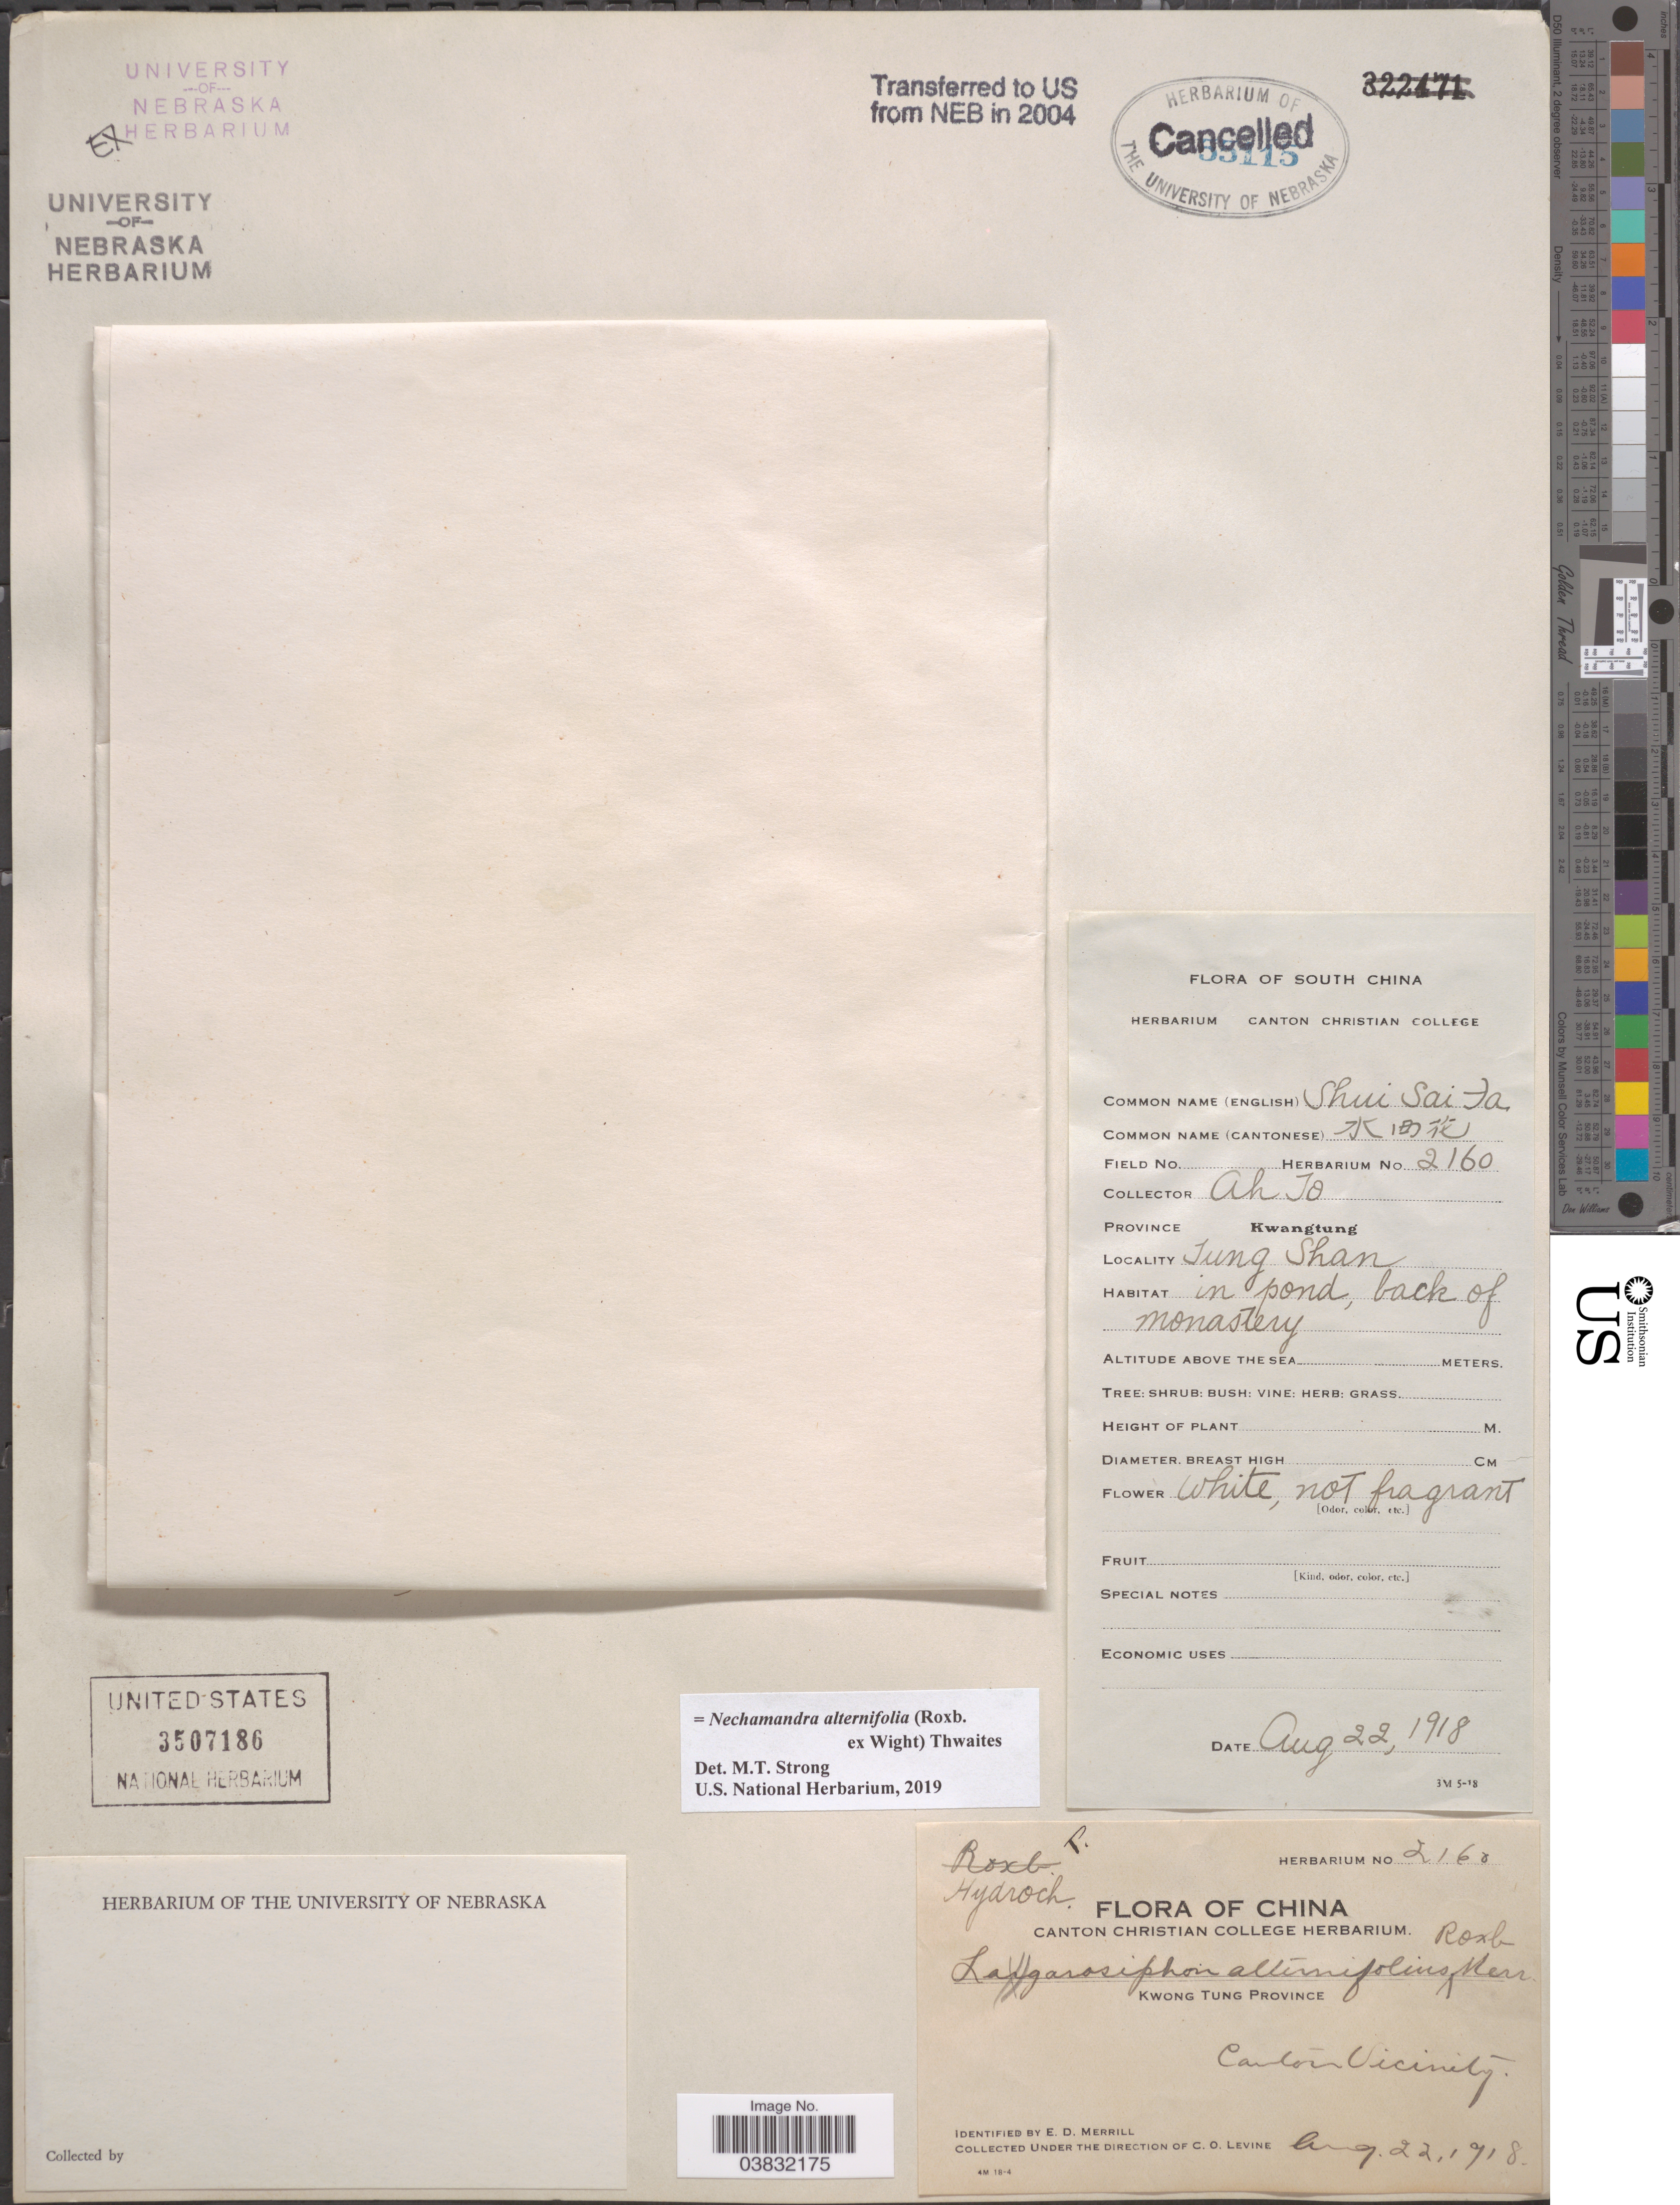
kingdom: Plantae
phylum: Tracheophyta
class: Liliopsida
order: Alismatales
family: Hydrocharitaceae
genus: Nechamandra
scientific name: Nechamandra alternifolia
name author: Thwaites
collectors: A. To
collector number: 2160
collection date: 1918-08-22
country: China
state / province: Guangdong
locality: South China. Province Kwangtung. Tung Shan. Canton Vicinity.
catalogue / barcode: US 3507186